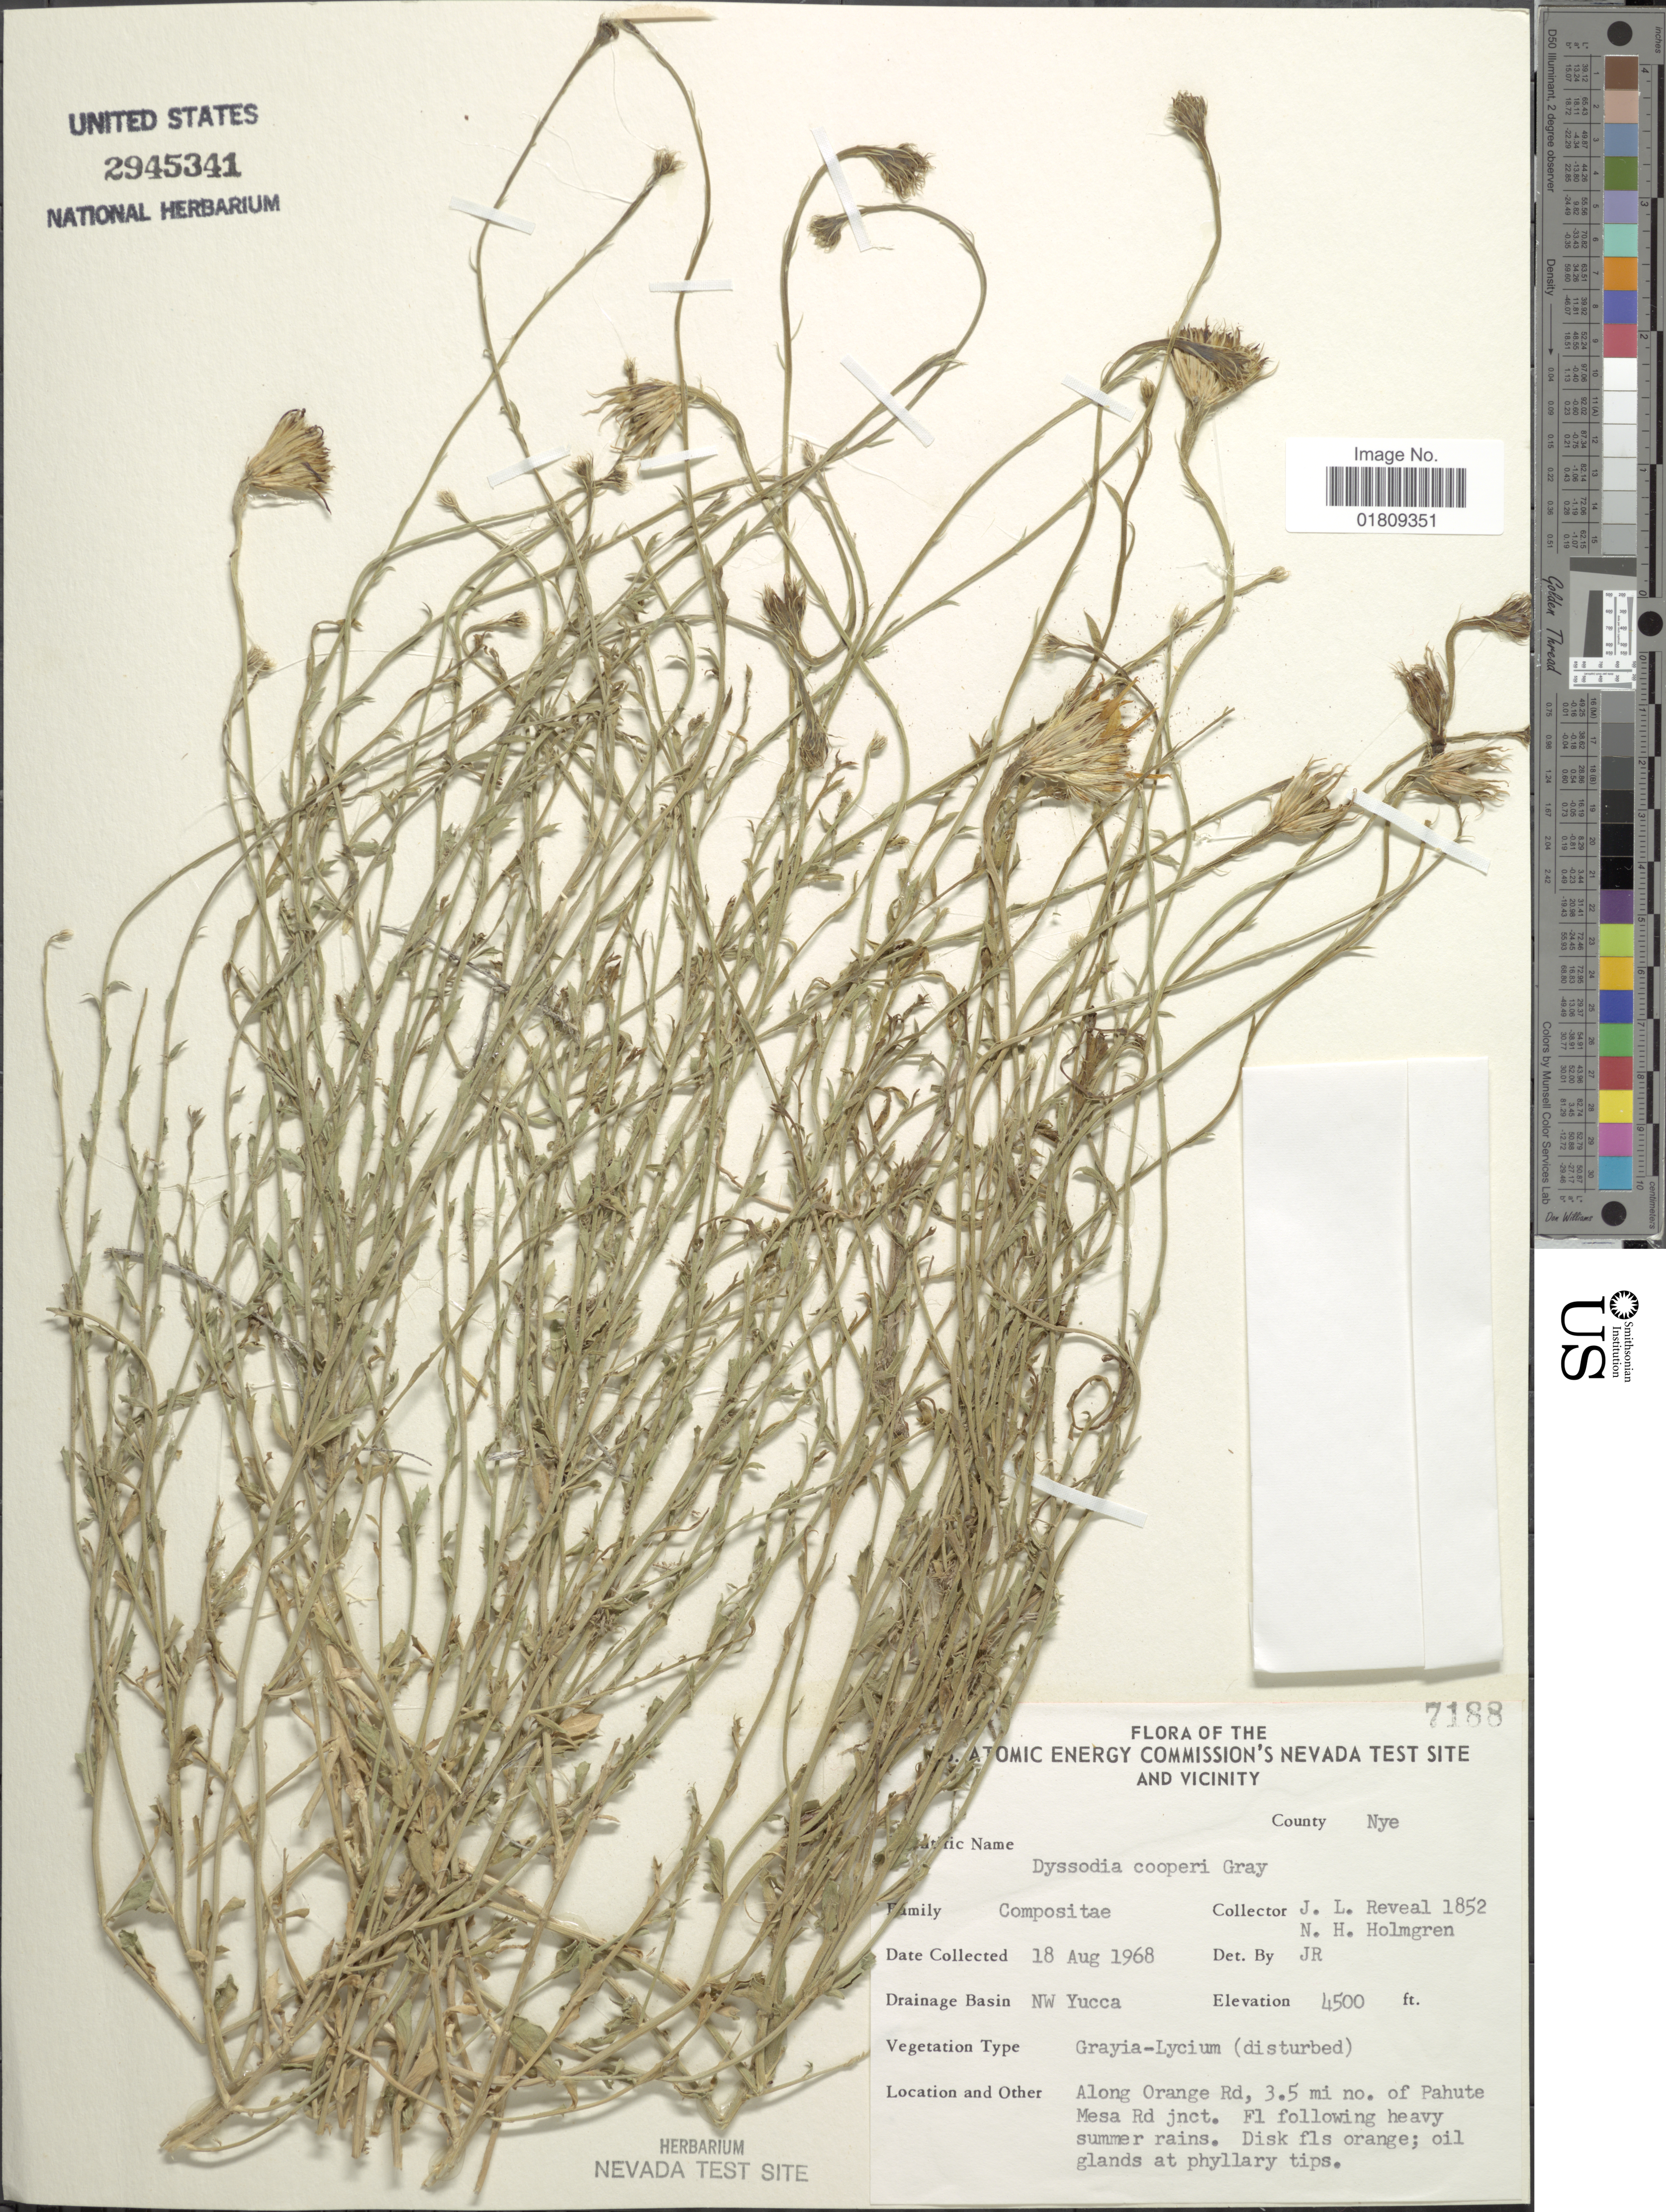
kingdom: Plantae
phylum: Tracheophyta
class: Magnoliopsida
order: Asterales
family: Asteraceae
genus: Dyssodia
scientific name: Dyssodia cooperi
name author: A. Gray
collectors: J. L. Reveal & N. H. Holmgren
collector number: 1852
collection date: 1968-08-18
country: United States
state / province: Nevada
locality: U. S. Atomic Energy Commission's Nevada Test Site and Vicinity, County Nye, NW Yucca, along Orange Rd, 3.5 mi no of Pahute Mesa Rd jnct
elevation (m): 1372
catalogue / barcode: US 2945341